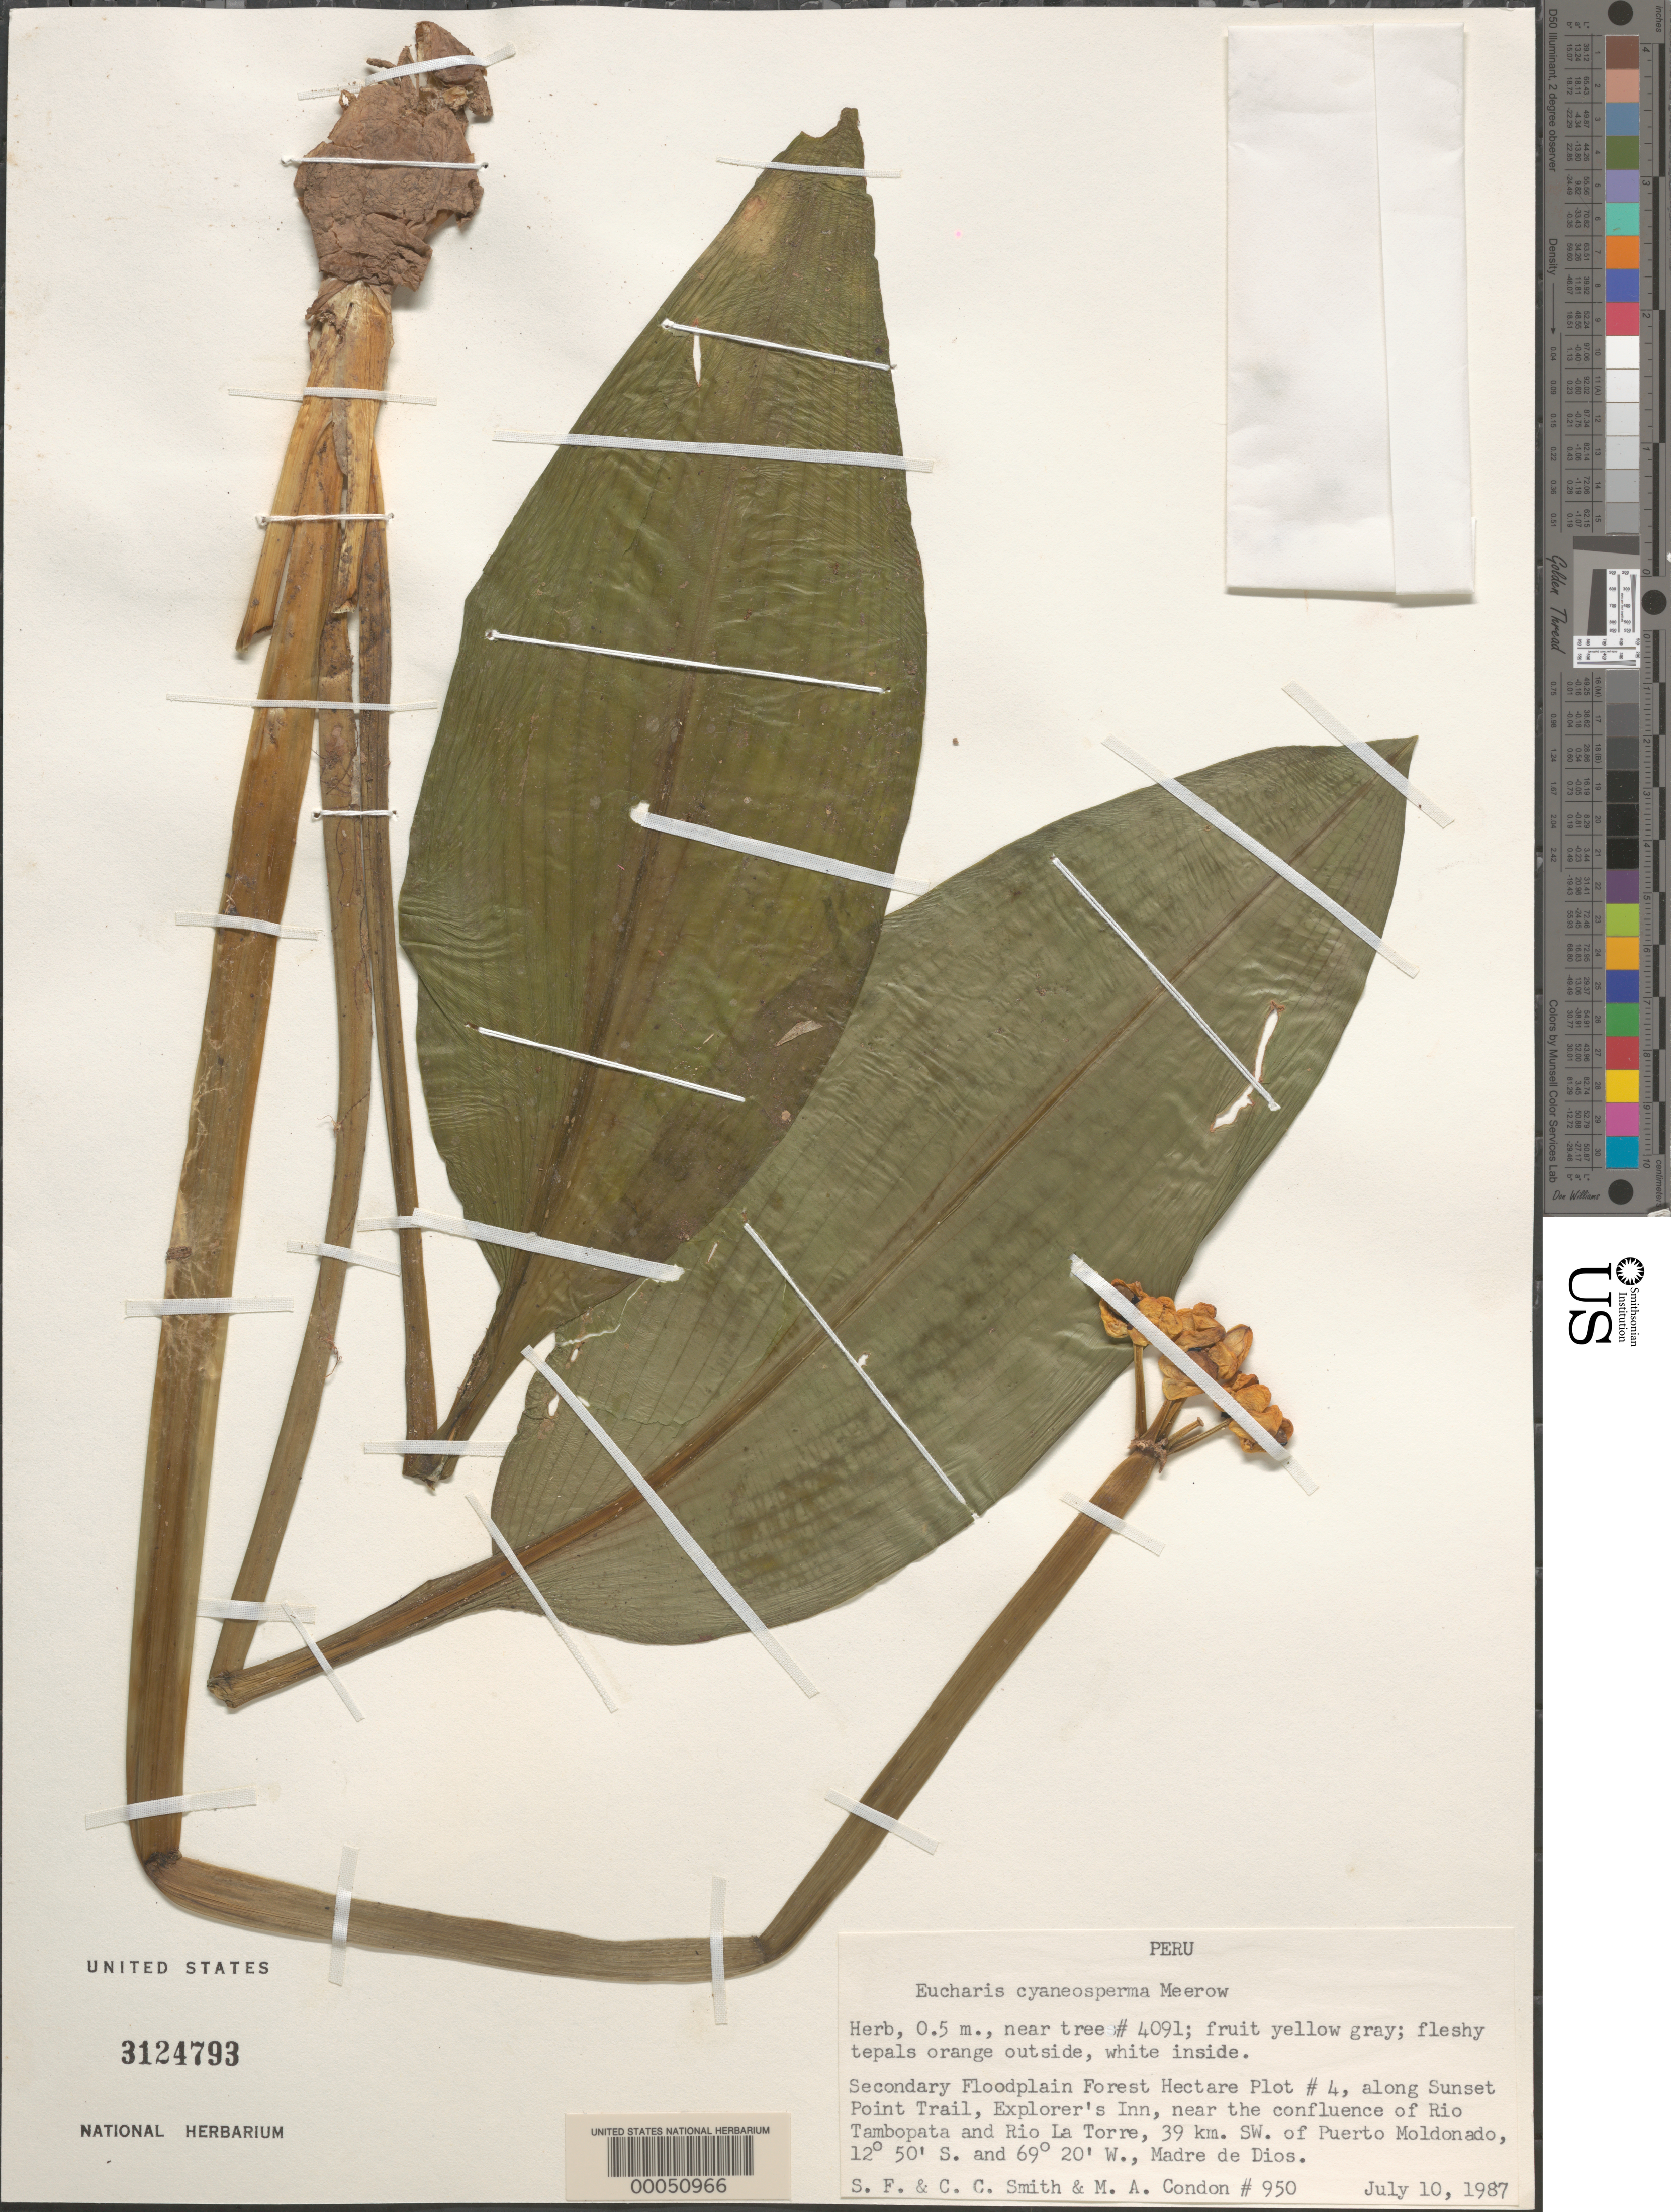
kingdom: Plantae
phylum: Tracheophyta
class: Liliopsida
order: Asparagales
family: Amaryllidaceae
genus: Eucharis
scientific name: Eucharis cyaneosperma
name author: Meerow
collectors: S.F. Smith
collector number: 950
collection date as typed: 10 Jul 1987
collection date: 1987-07-10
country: Peru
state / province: Madre de Dios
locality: Along sunset point trail, explorer's inn, near confluence of rio tambopata and rio la torre 39 km sw of puerto maldonado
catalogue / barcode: US 3124793